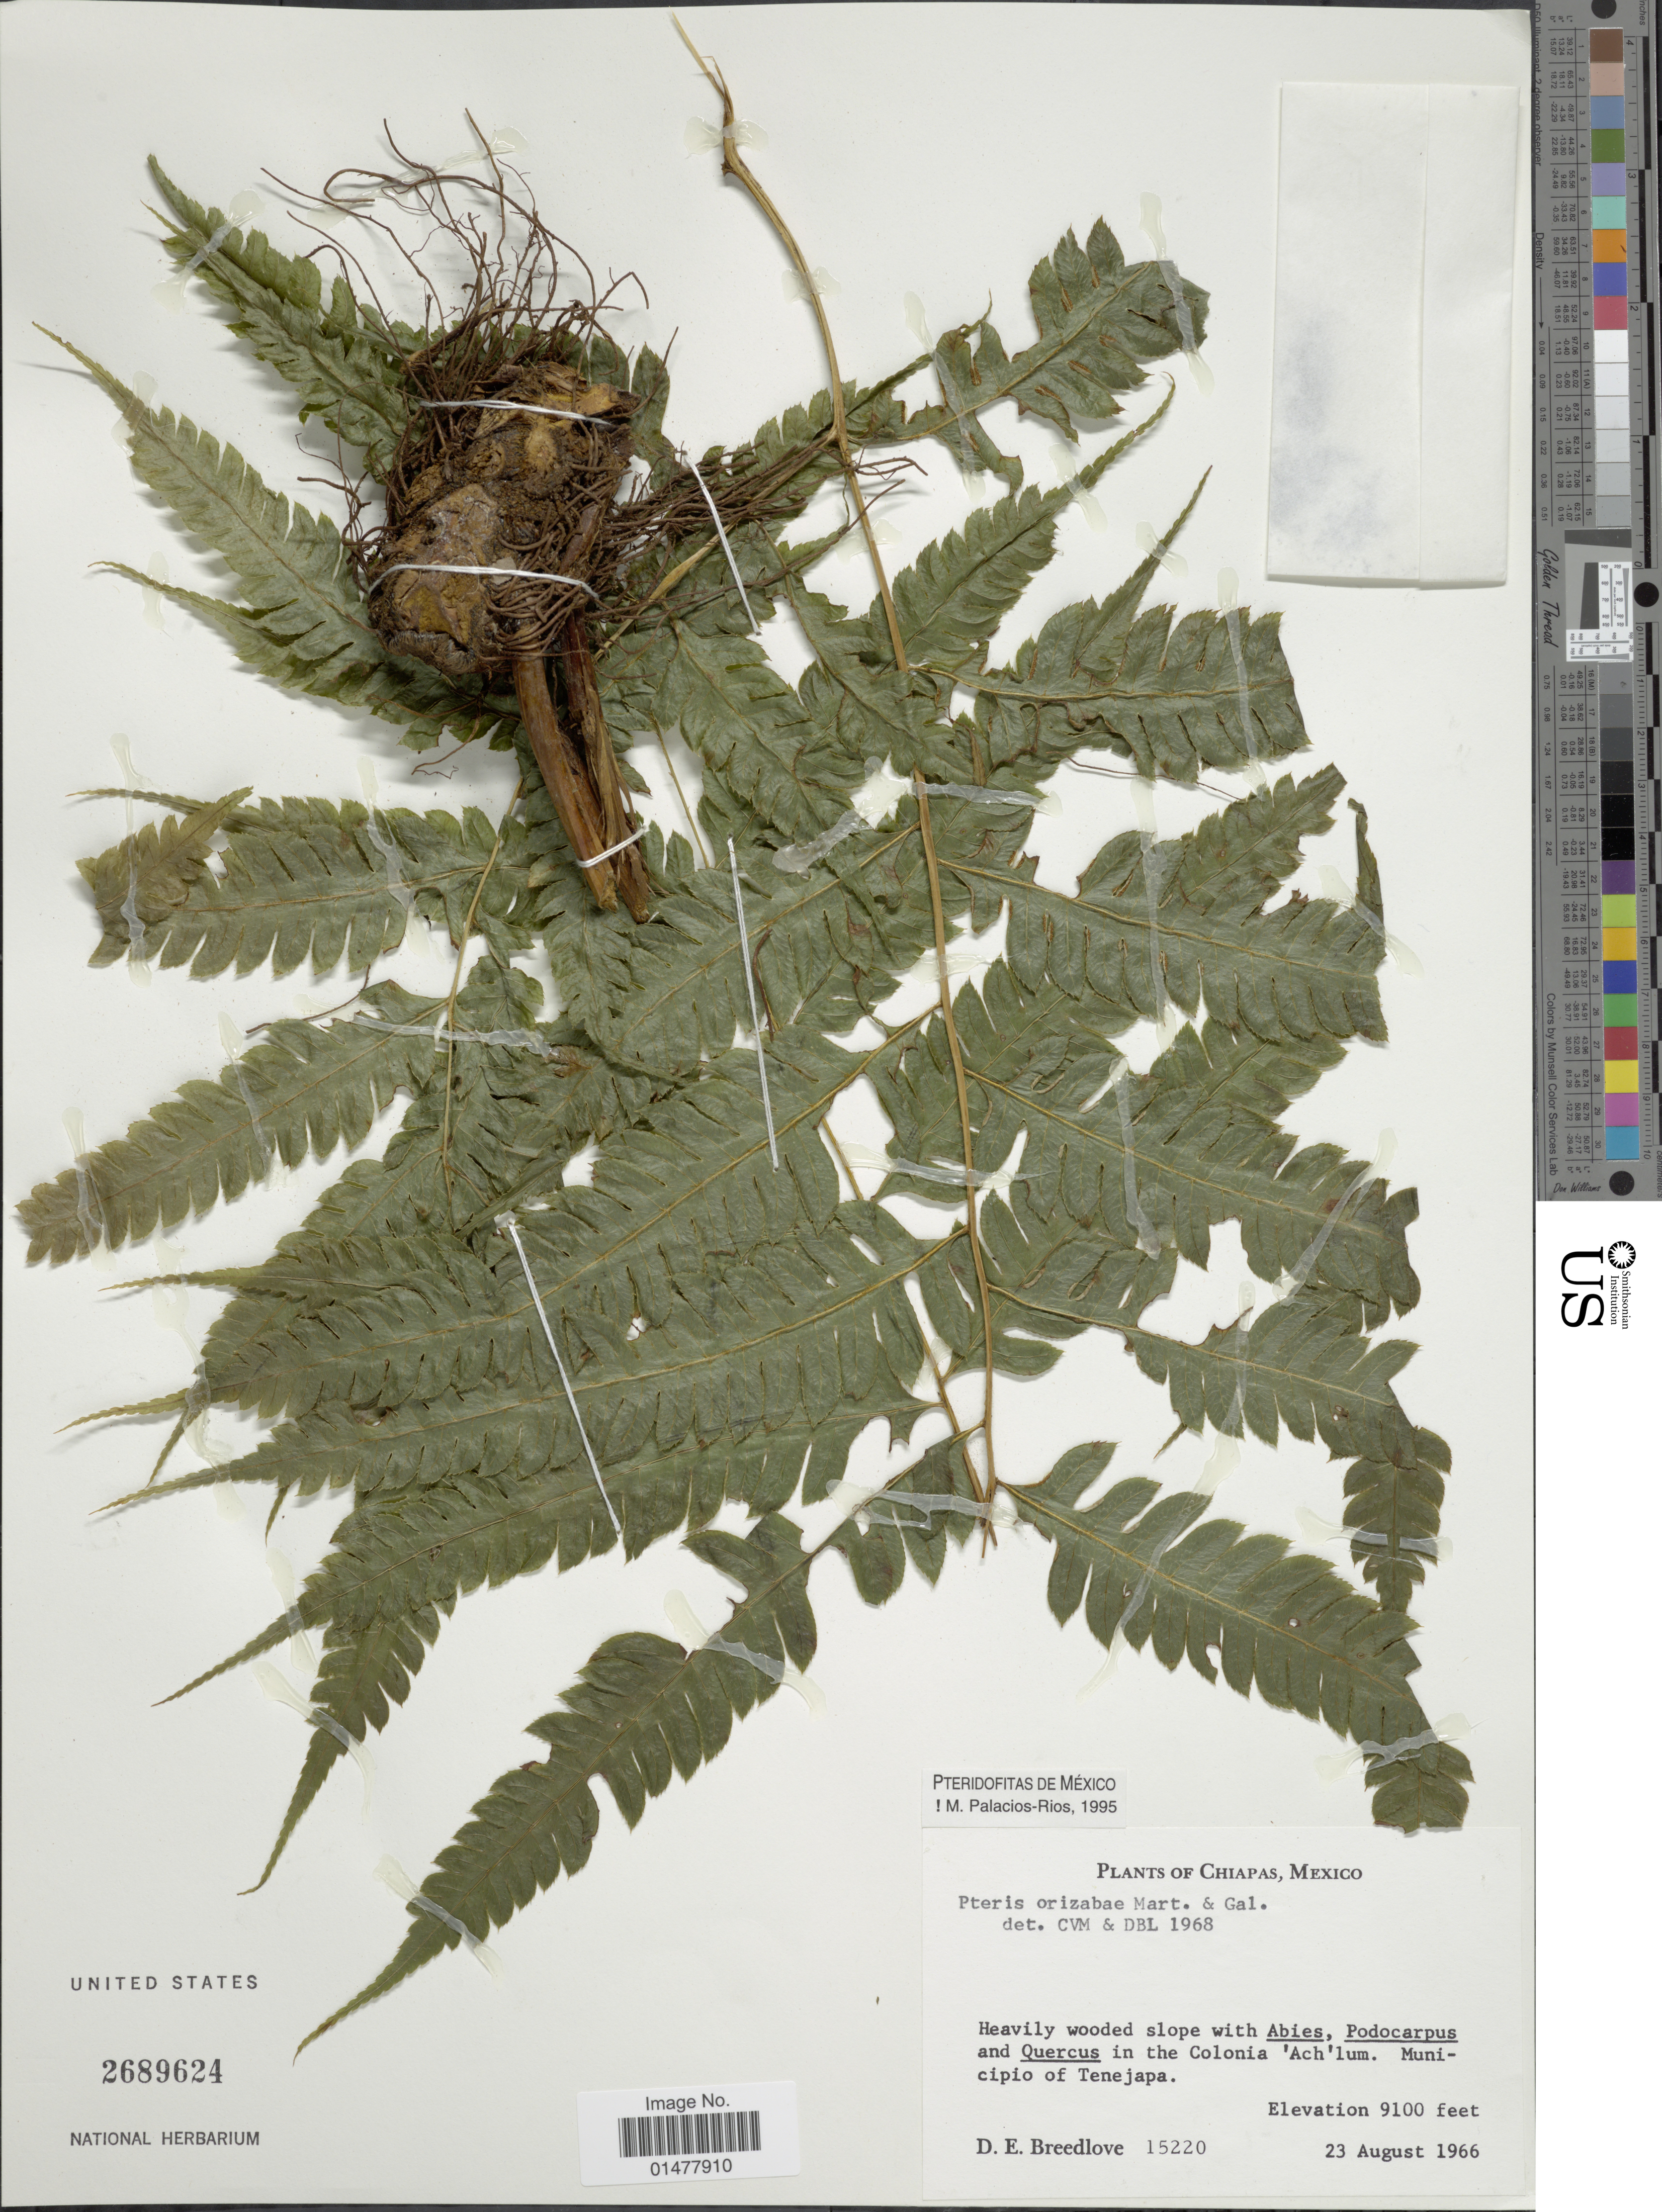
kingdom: Plantae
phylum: Tracheophyta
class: Polypodiopsida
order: Polypodiales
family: Pteridaceae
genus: Pteris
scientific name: Pteris orizabae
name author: M. Martens & Galeotti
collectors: D. E. Breedlove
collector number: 15220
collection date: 1966-08-23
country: Mexico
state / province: Chiapas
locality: Plants of Chiapas, Mexico, municipio of TEnejapa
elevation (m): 2774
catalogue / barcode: US 2689624